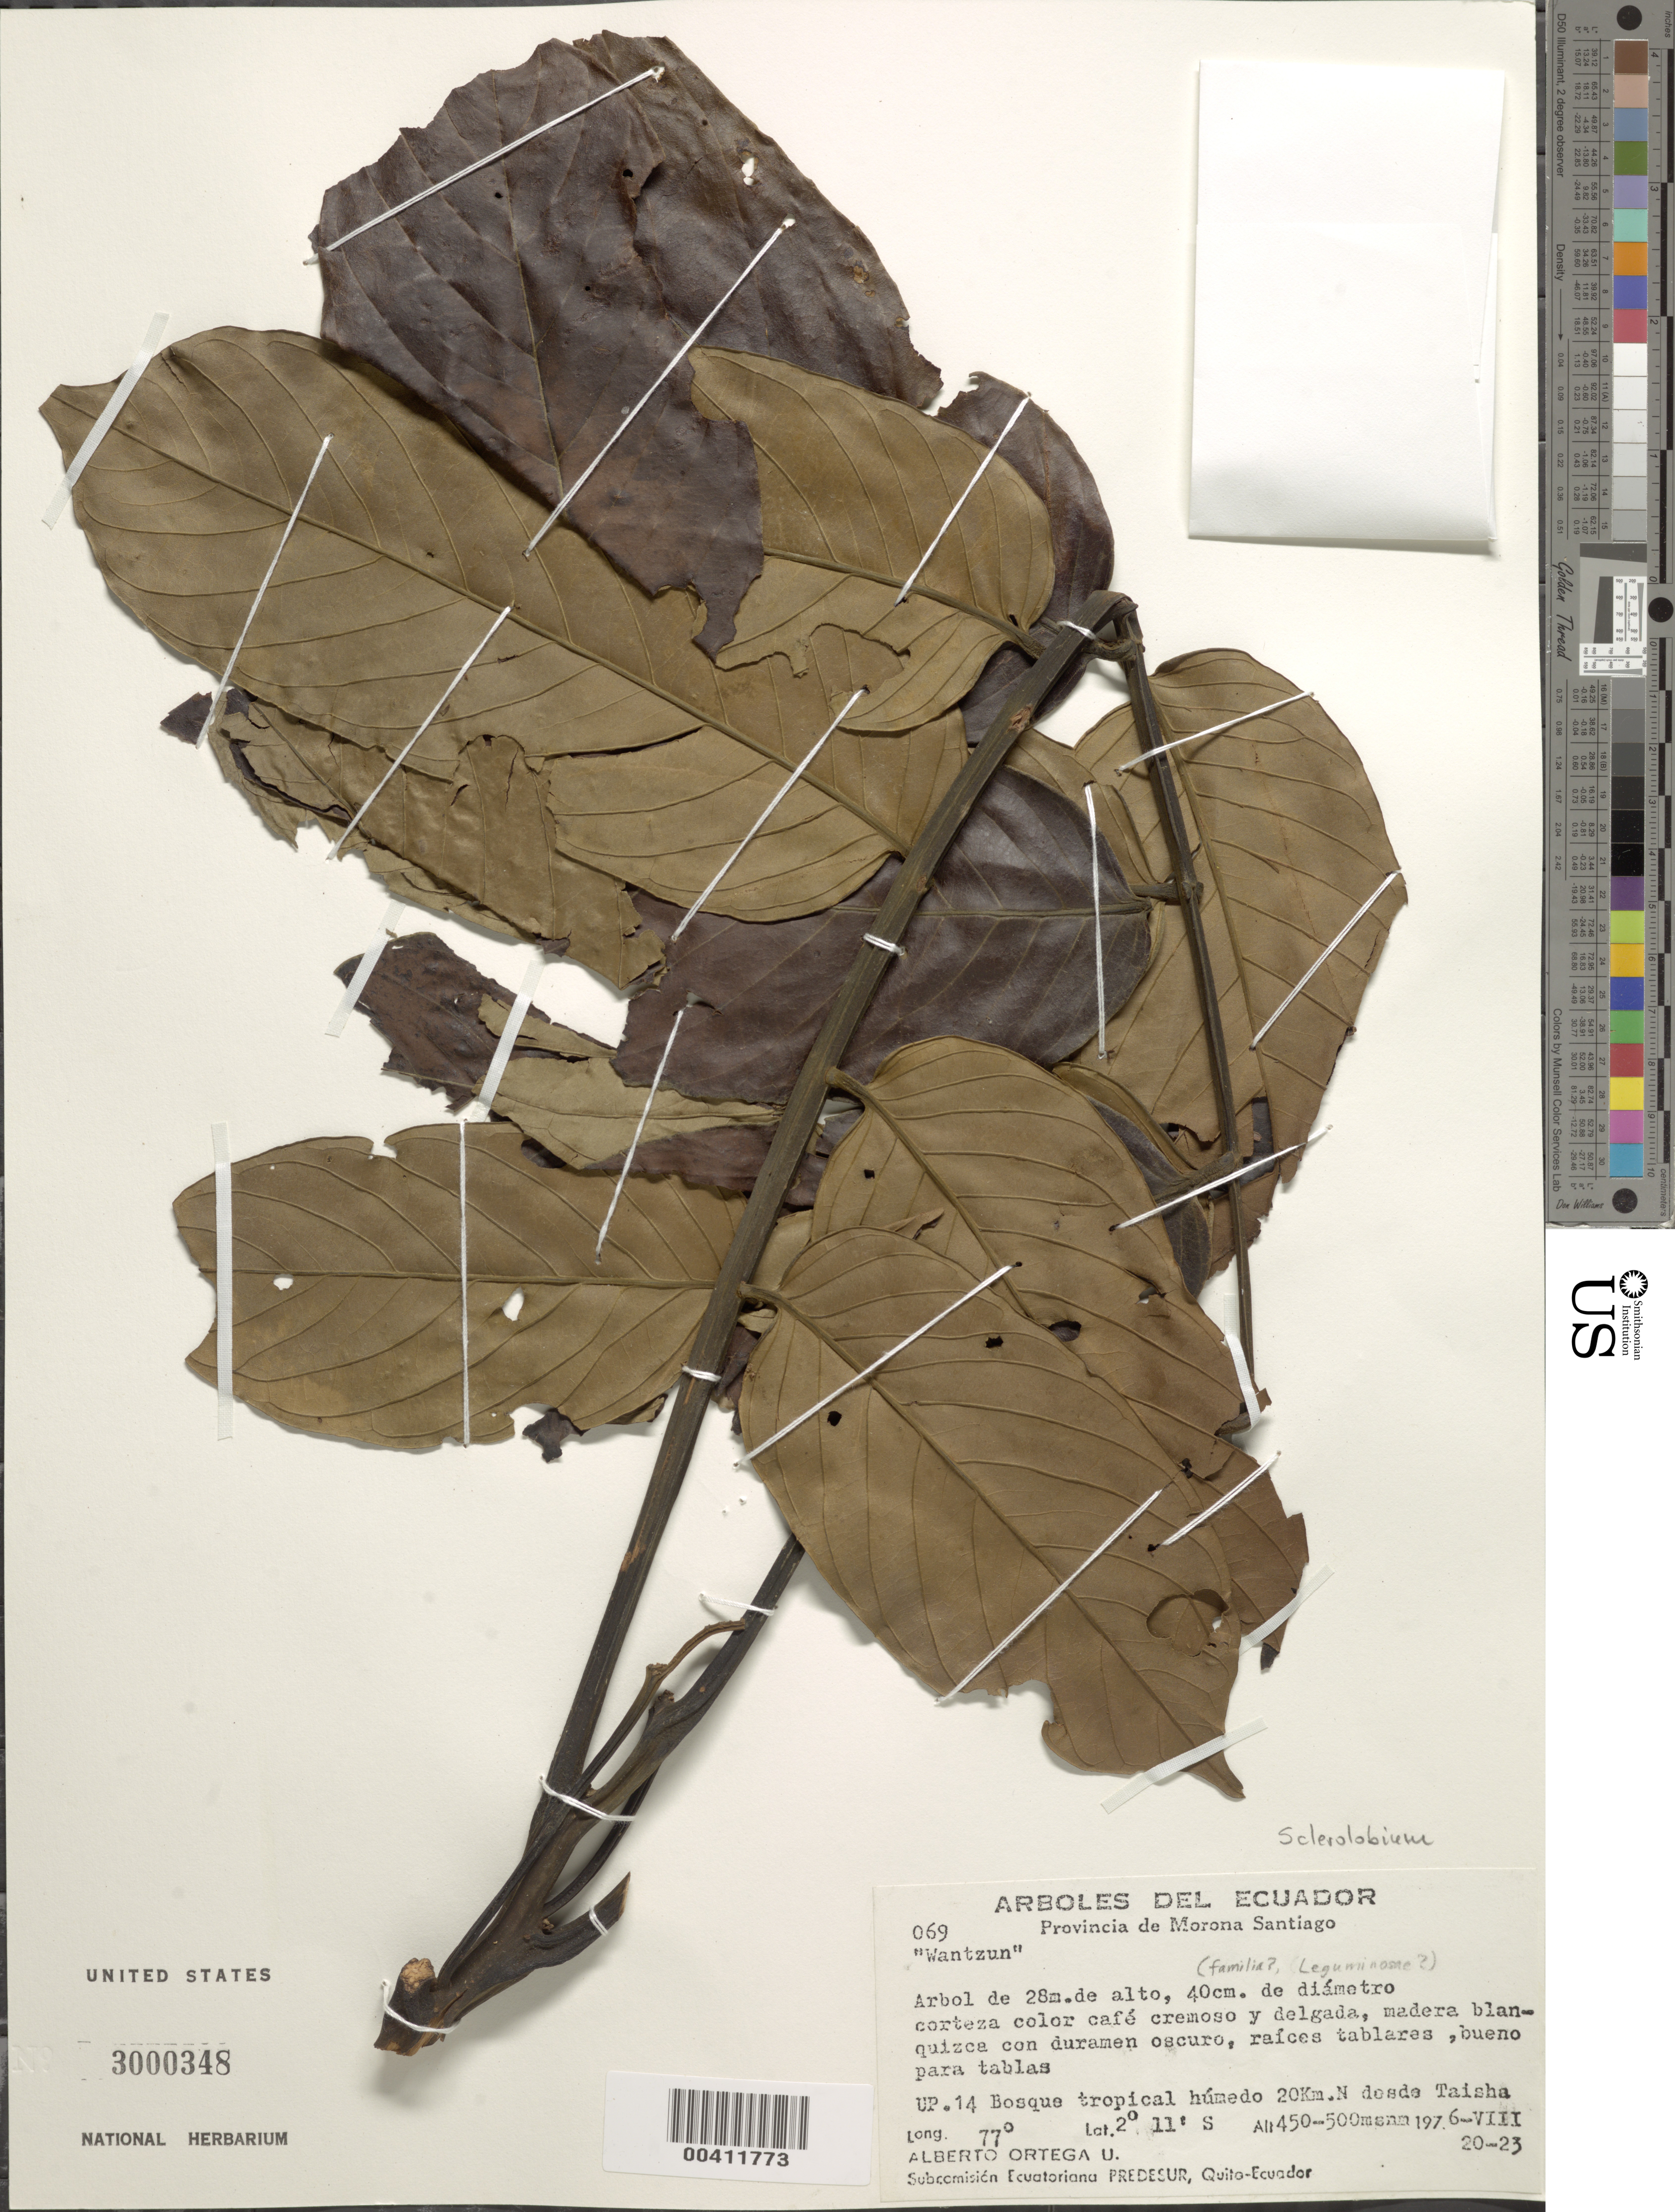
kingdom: Plantae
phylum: Tracheophyta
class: Magnoliopsida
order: Fabales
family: Fabaceae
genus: Tachigali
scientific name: Tachigali sp.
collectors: A. T. Ortega U.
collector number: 069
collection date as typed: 20 Aug 1976 to 23 Aug 1976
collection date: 1976-08-20/1976-08-23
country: Ecuador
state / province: Morona-Santiago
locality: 20 km N desde taisha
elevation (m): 450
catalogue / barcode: US 3000348